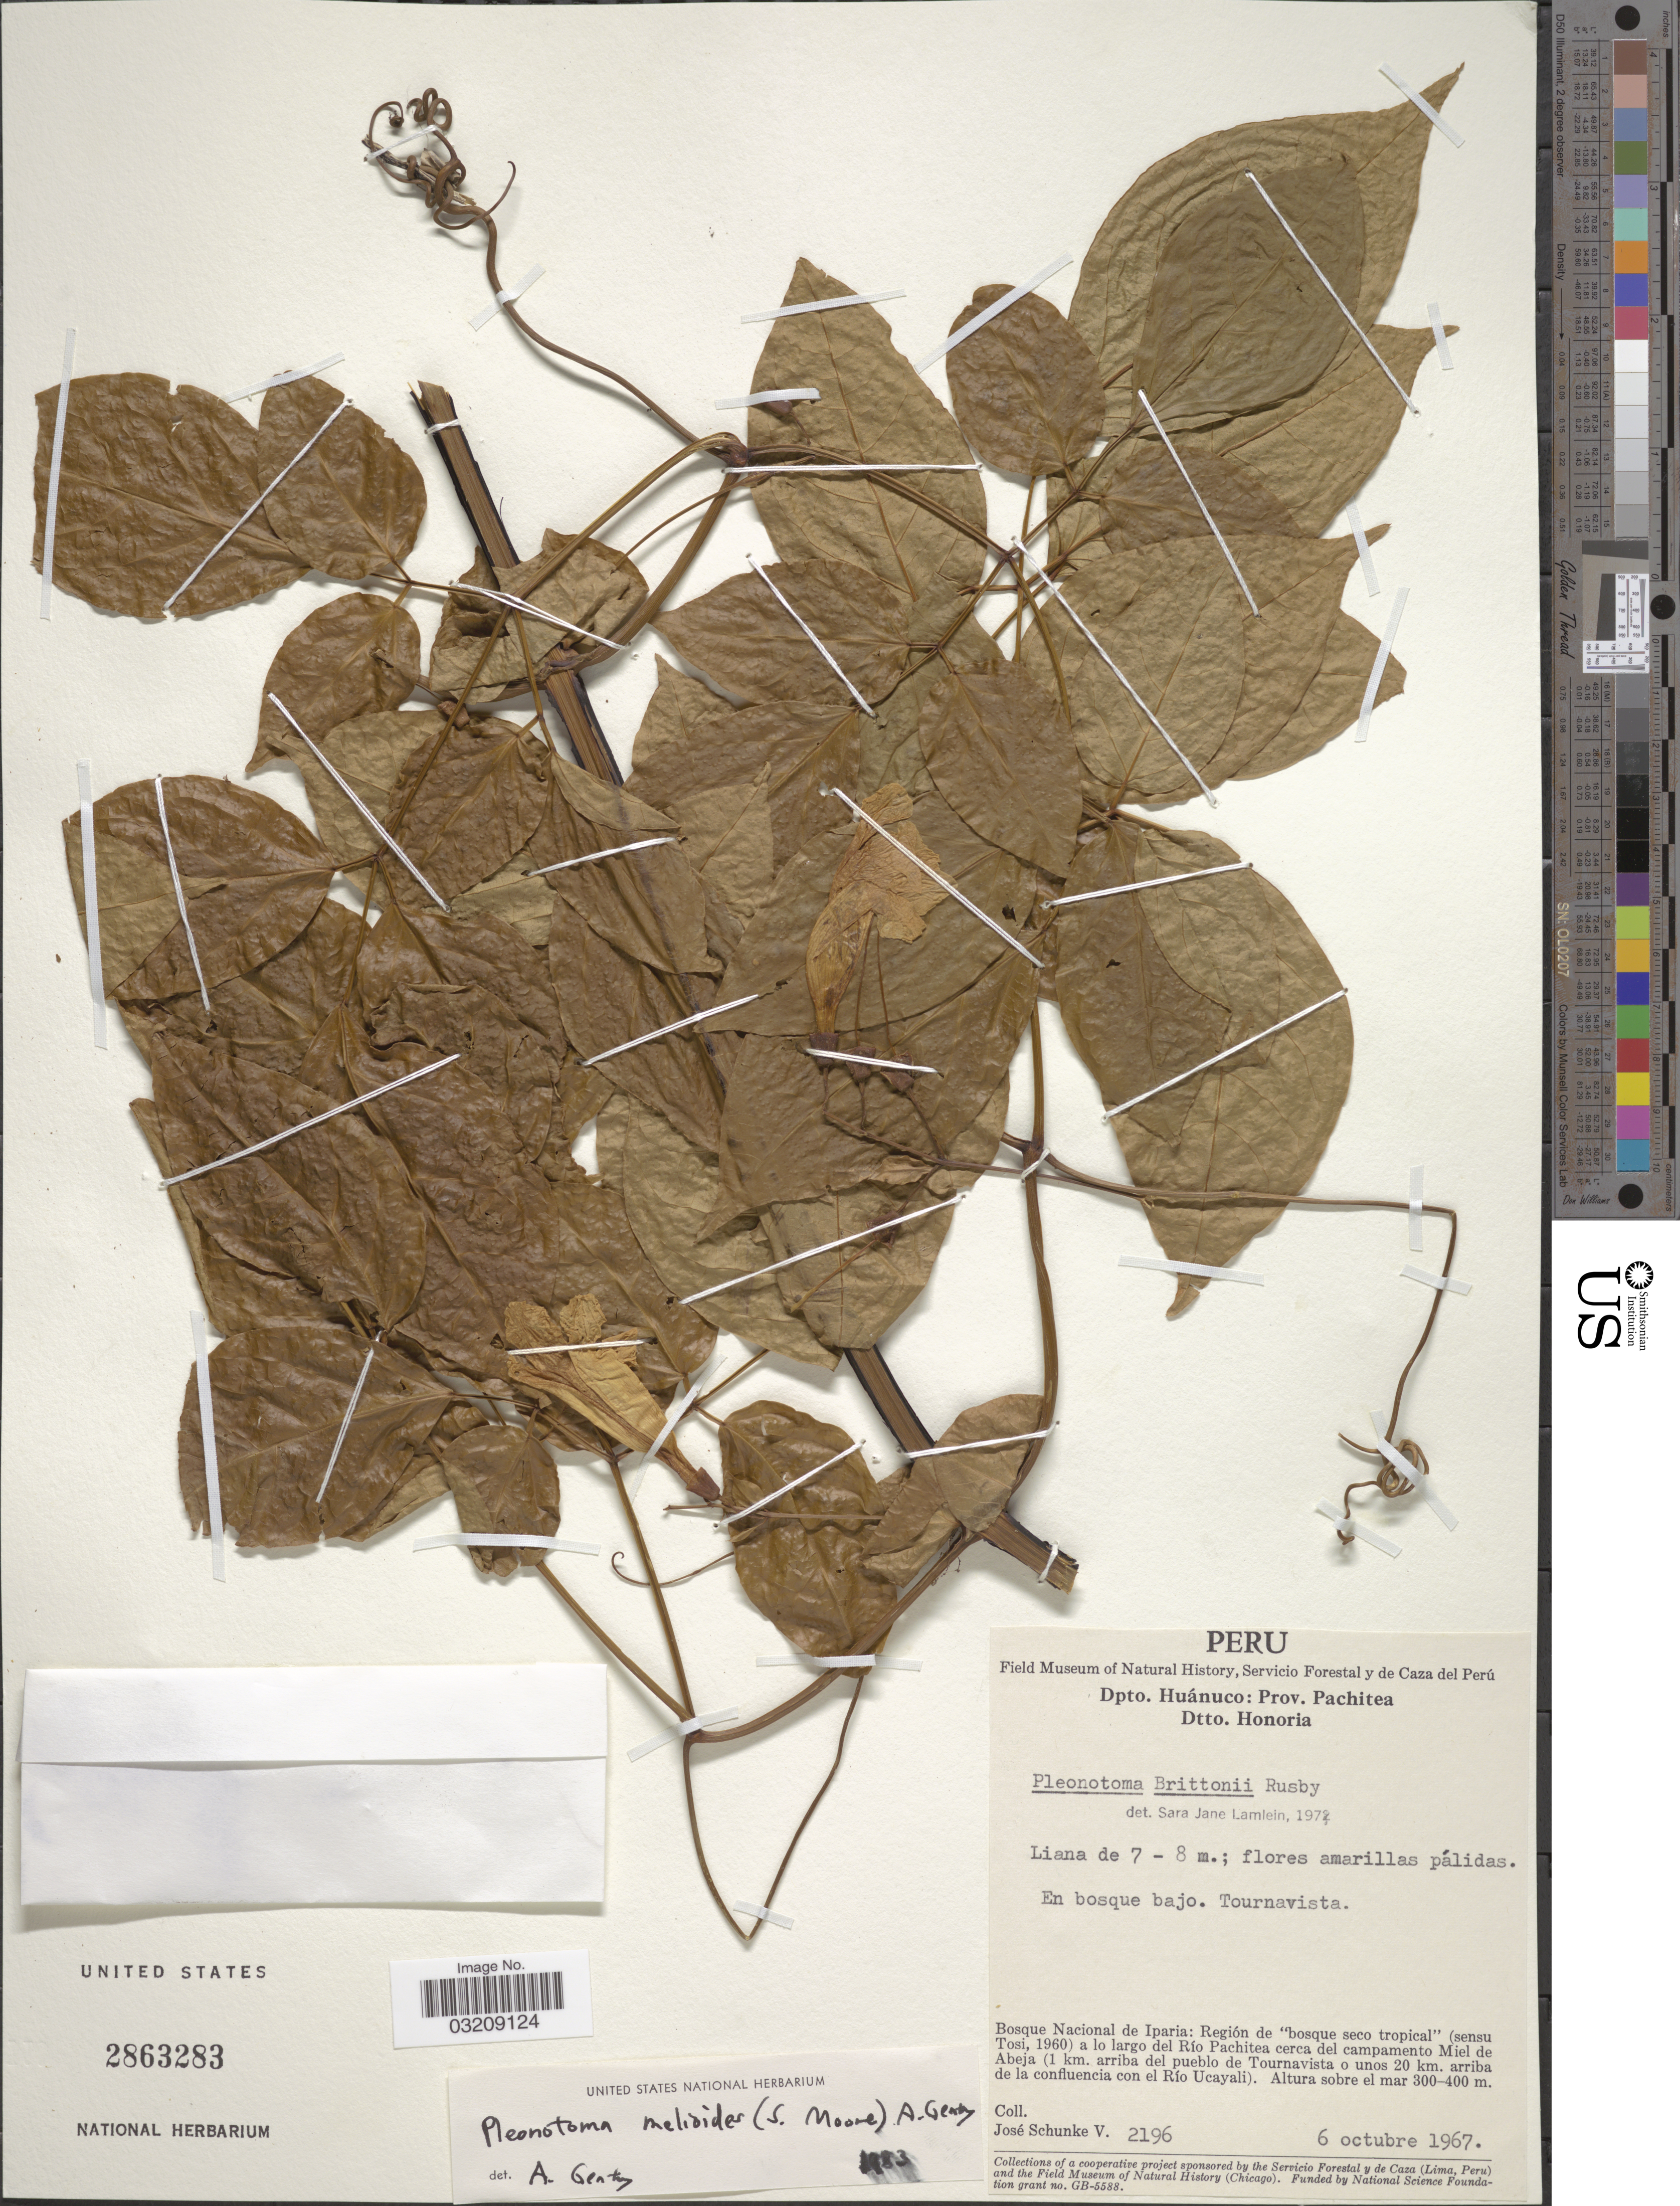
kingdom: Plantae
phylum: Tracheophyta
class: Magnoliopsida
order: Lamiales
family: Bignoniaceae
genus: Pleonotoma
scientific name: Pleonotoma melioides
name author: (S. Moore) A.H. Gentry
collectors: J. Schunke Vigo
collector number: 2196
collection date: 1967-10-06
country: Peru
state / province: Huánuco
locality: Dpto. Huánuco: Prov. Pachitea. Dtto. Honoria. En bosque bajo. Tournavista. Bosque Nacional de Iparia: Región de "bosque seco tropical" (sensu Tosi, 1960) a lo largo del Río Pachitea cerca del campamento Miel de Abeja (1 km. arriba del pueblo de Tournavista o unos 20 km. arriba de la confluencia con el Río Ucayali).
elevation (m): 300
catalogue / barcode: US 2863283